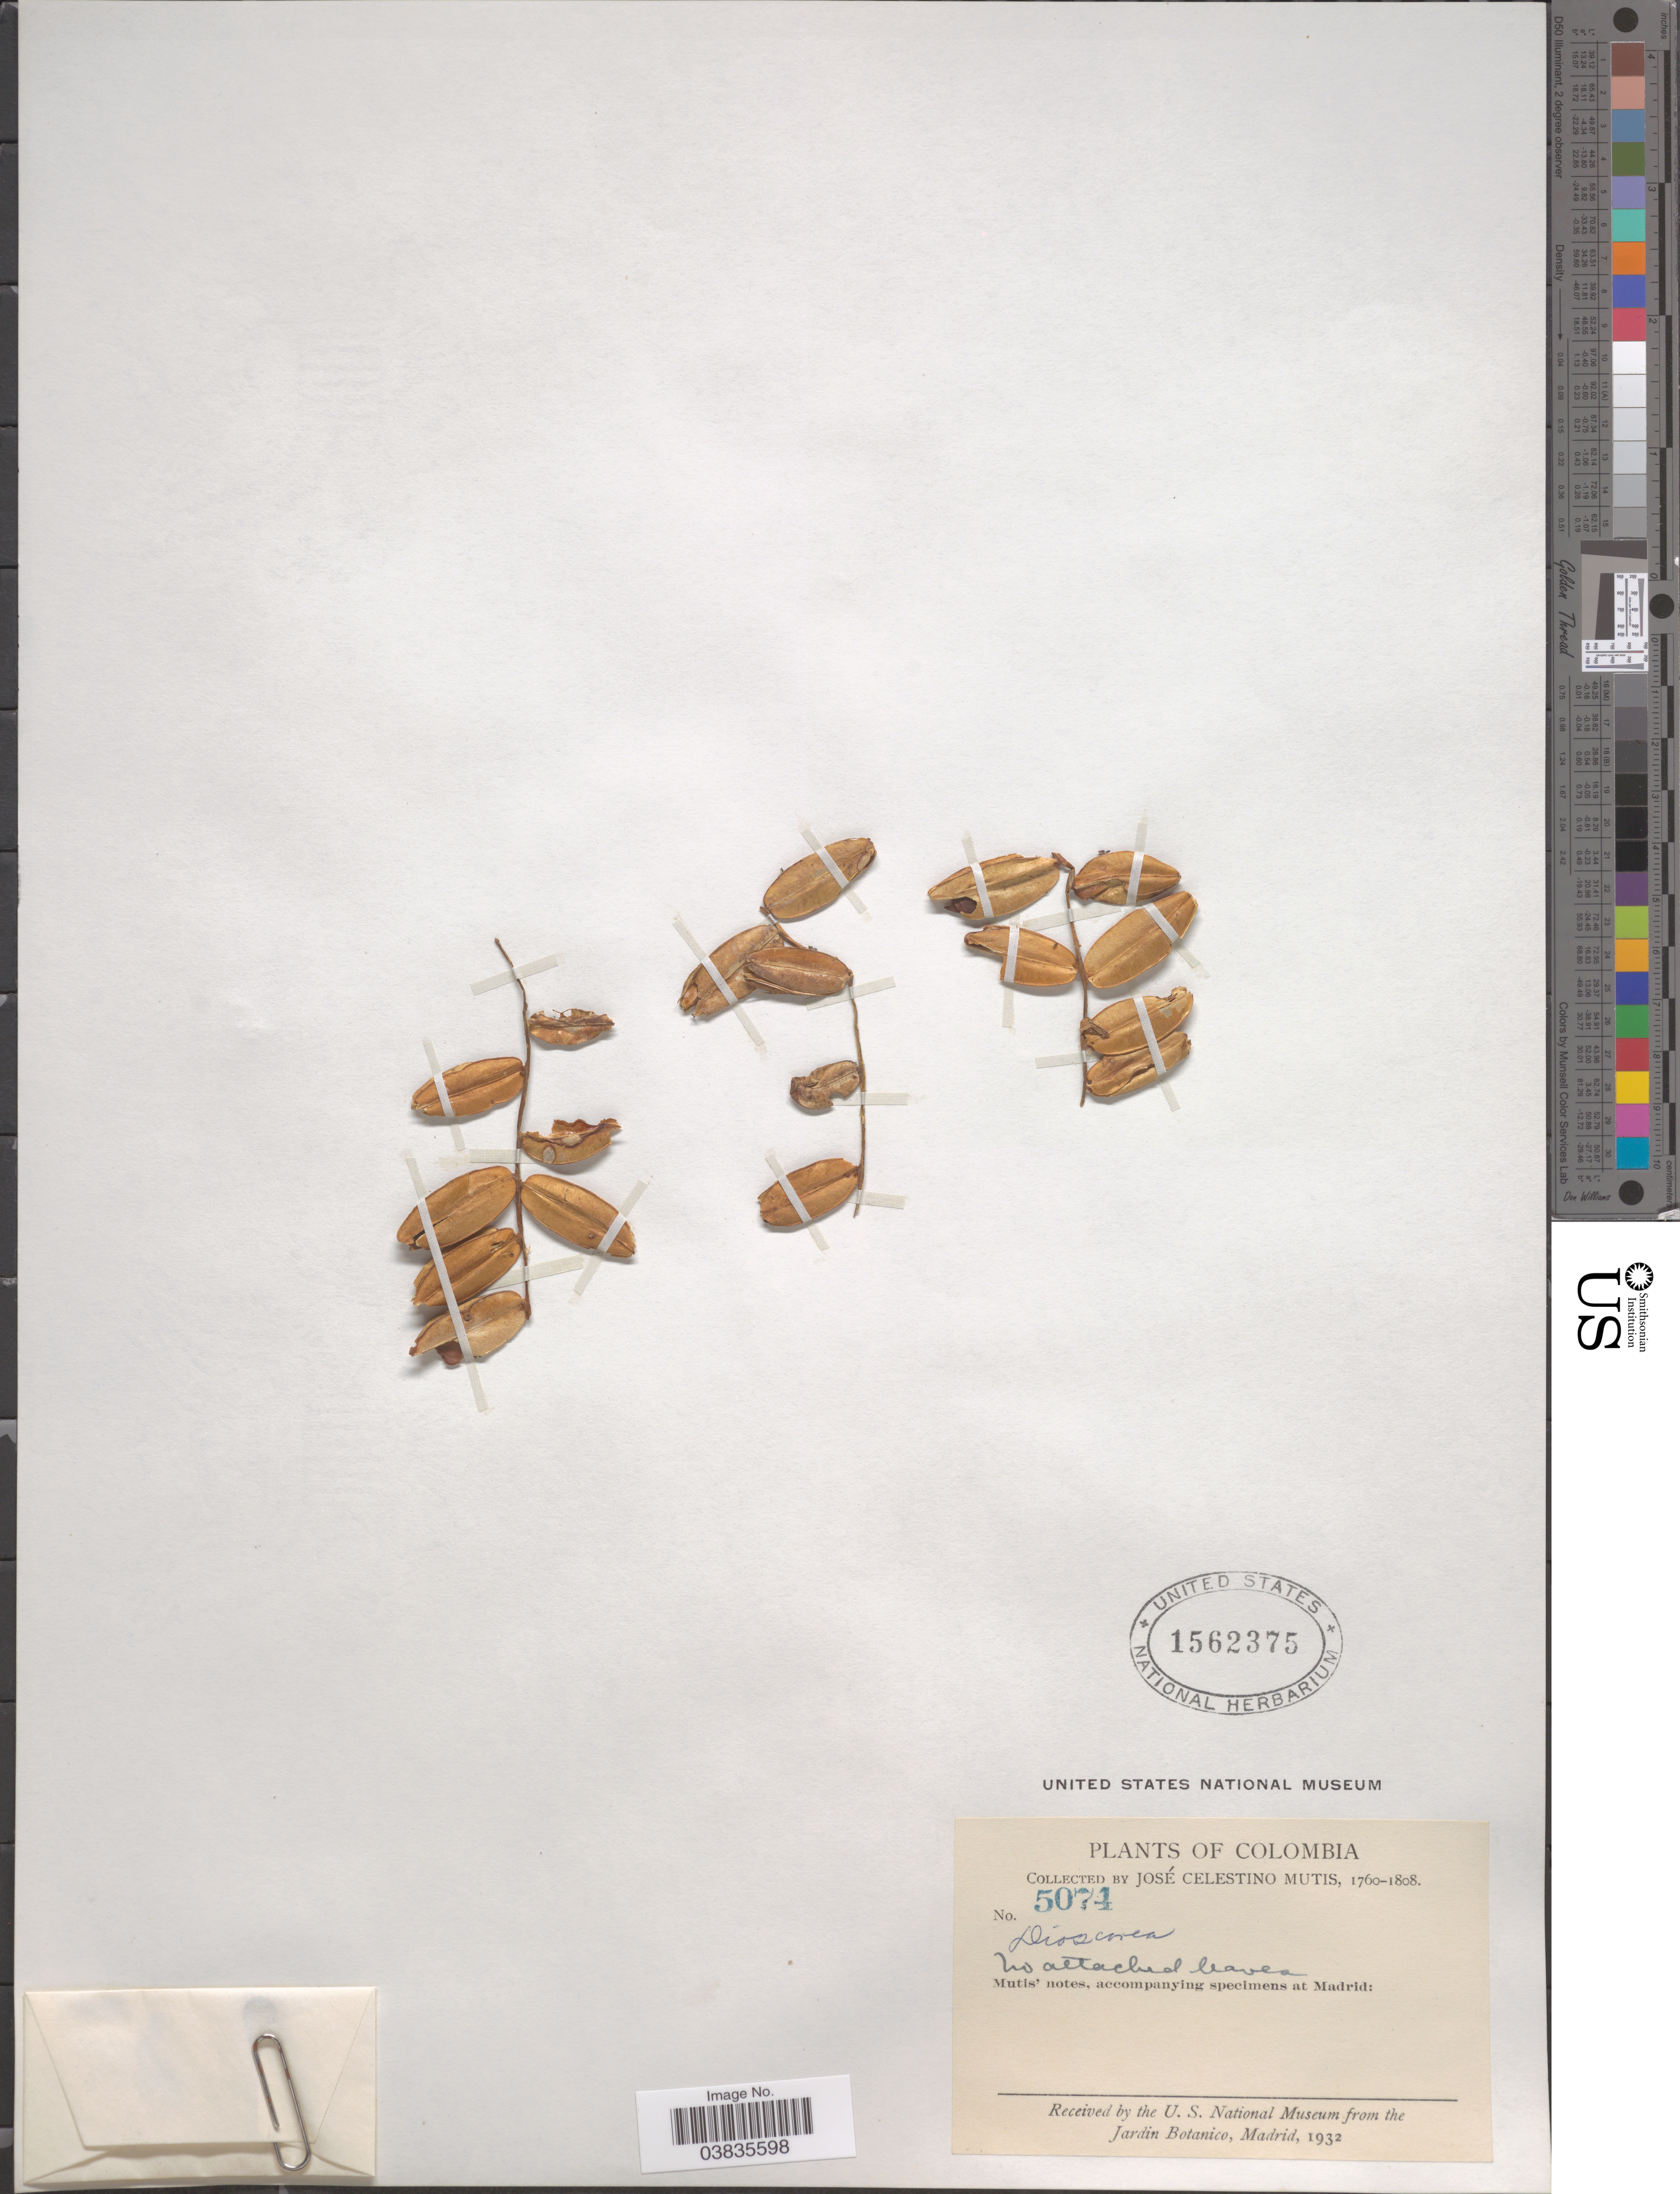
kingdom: Plantae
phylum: Tracheophyta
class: Liliopsida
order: Dioscoreales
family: Dioscoreaceae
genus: Dioscorea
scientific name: Dioscorea sp.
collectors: J. C. B. Mutis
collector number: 5074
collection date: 1760/1808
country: Colombia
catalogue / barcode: US 1562375